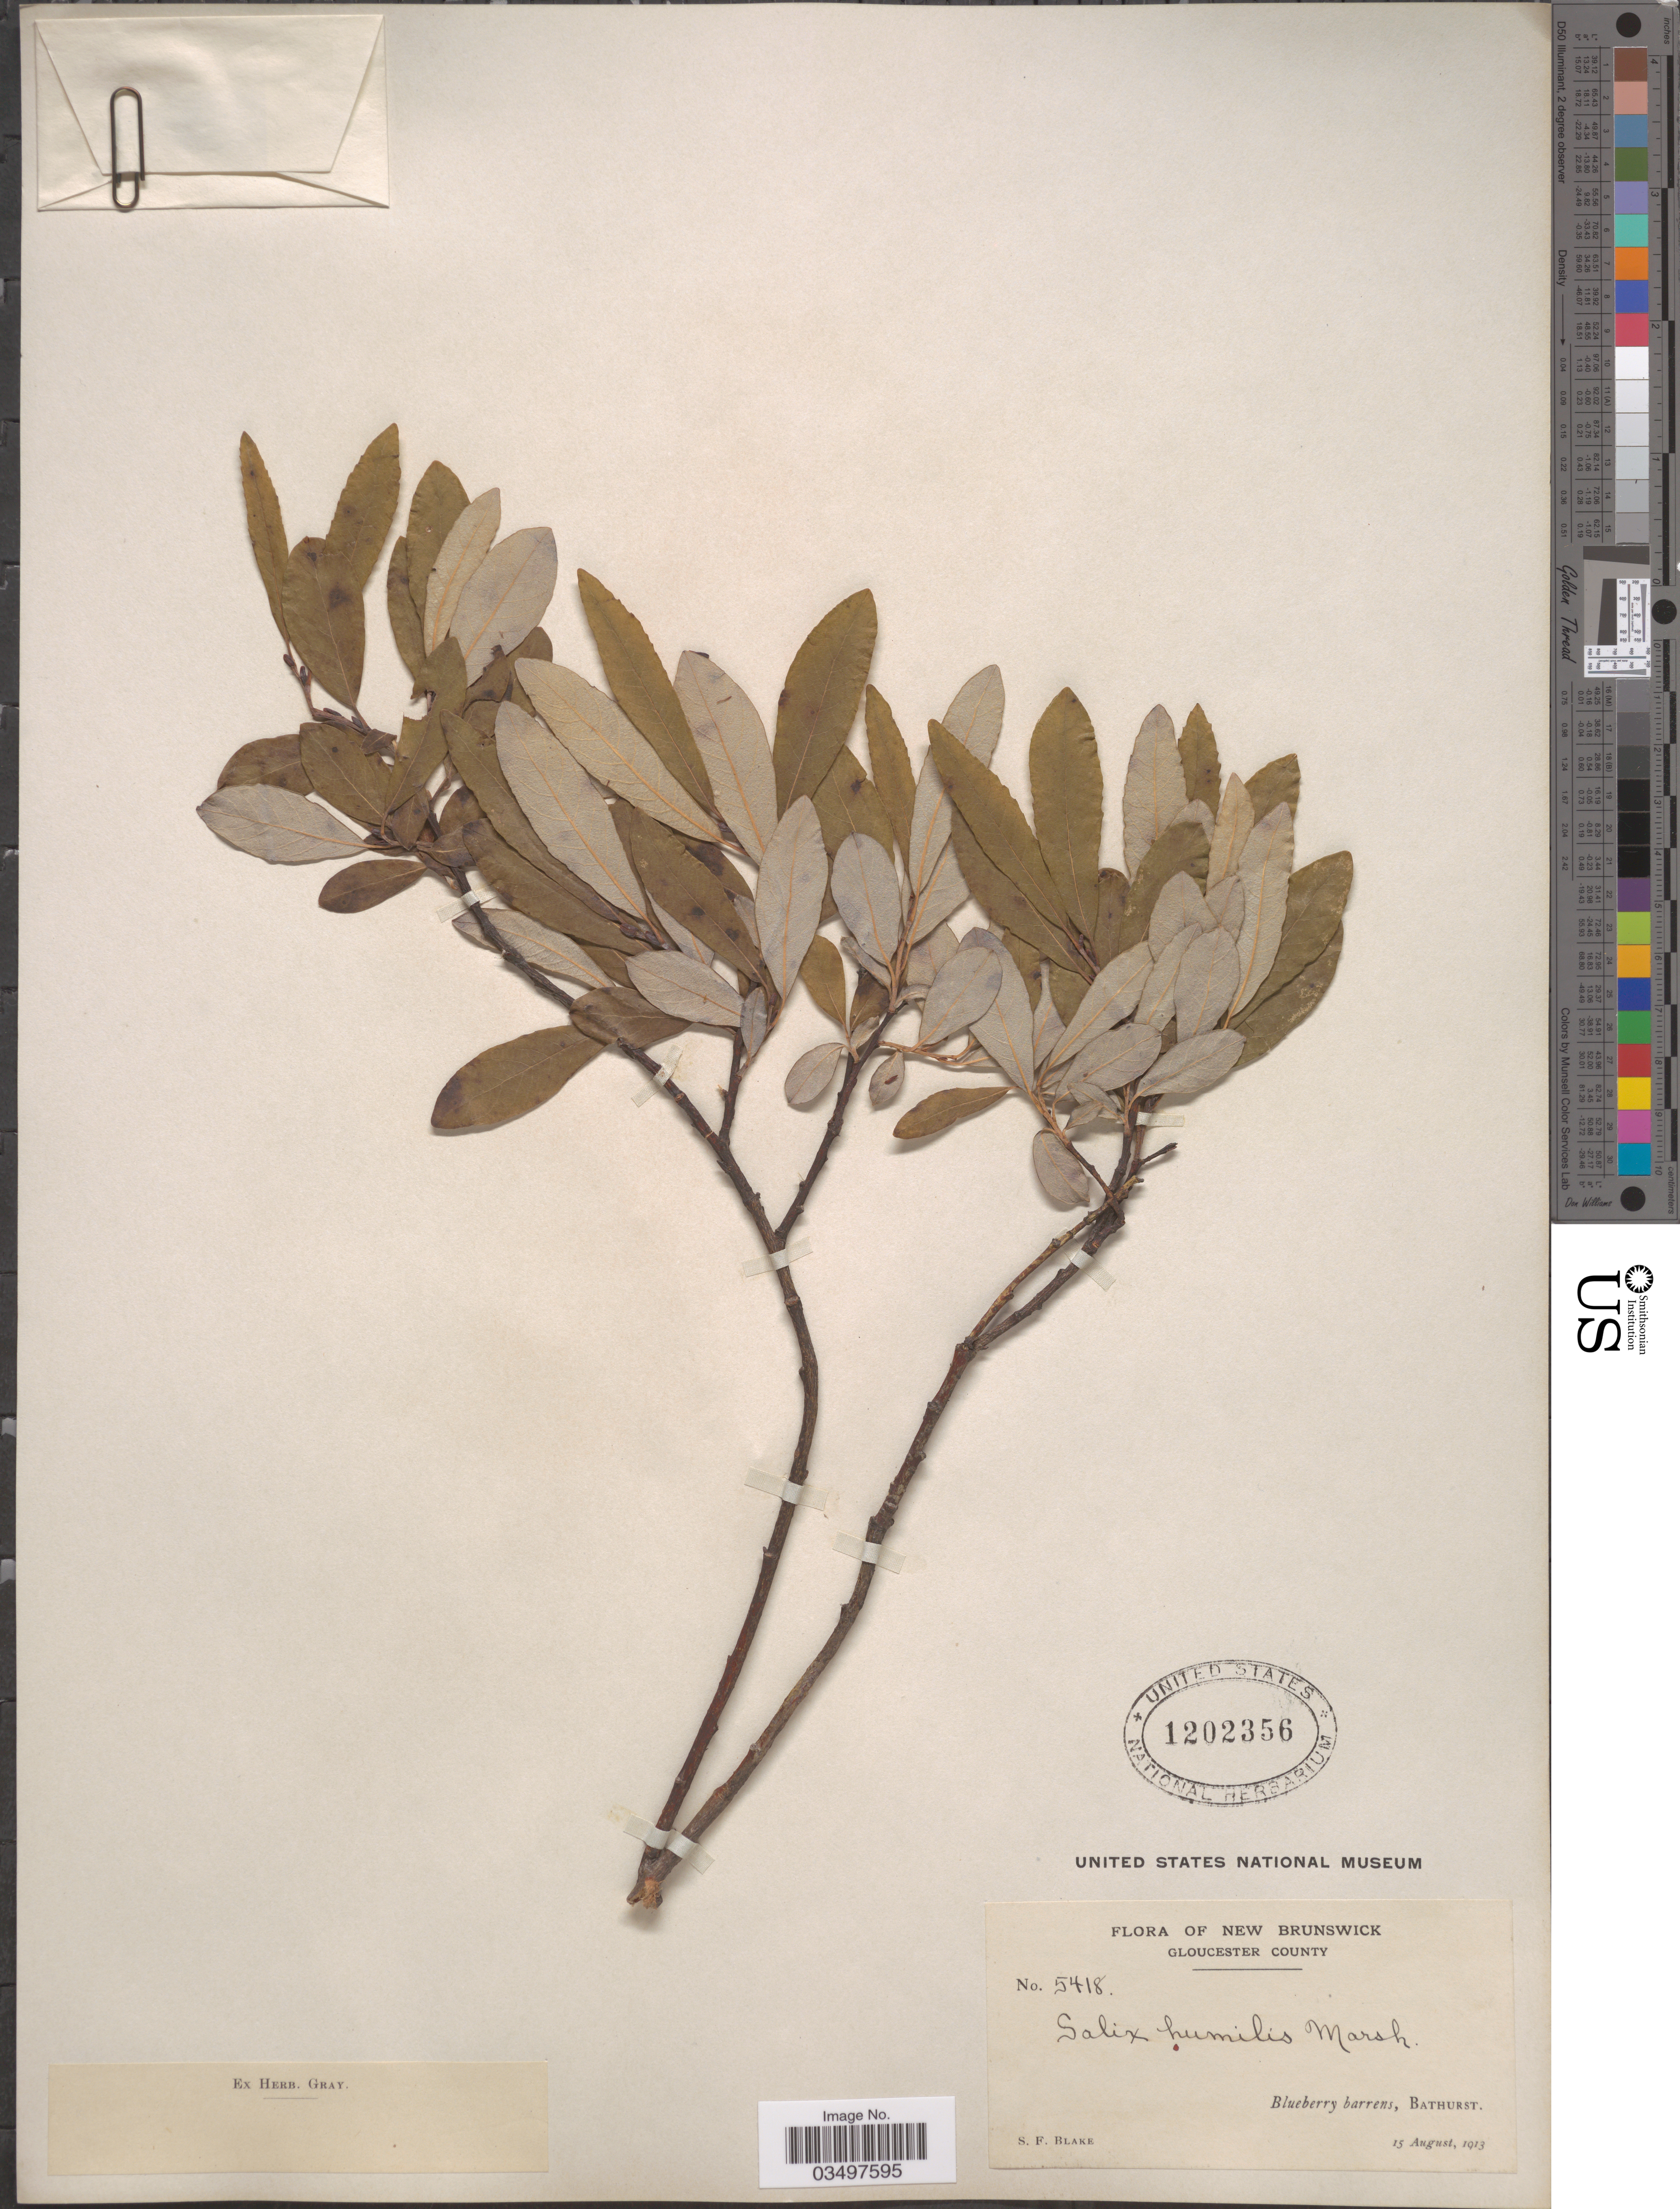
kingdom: Plantae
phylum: Tracheophyta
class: Magnoliopsida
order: Malpighiales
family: Salicaceae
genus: Salix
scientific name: Salix humilis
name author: Marshall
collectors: S. Blake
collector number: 5418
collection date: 1913-08-15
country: Canada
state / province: New Brunswick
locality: Gloucester County. Blueberry barrens, Bathurst.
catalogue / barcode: US 1202356